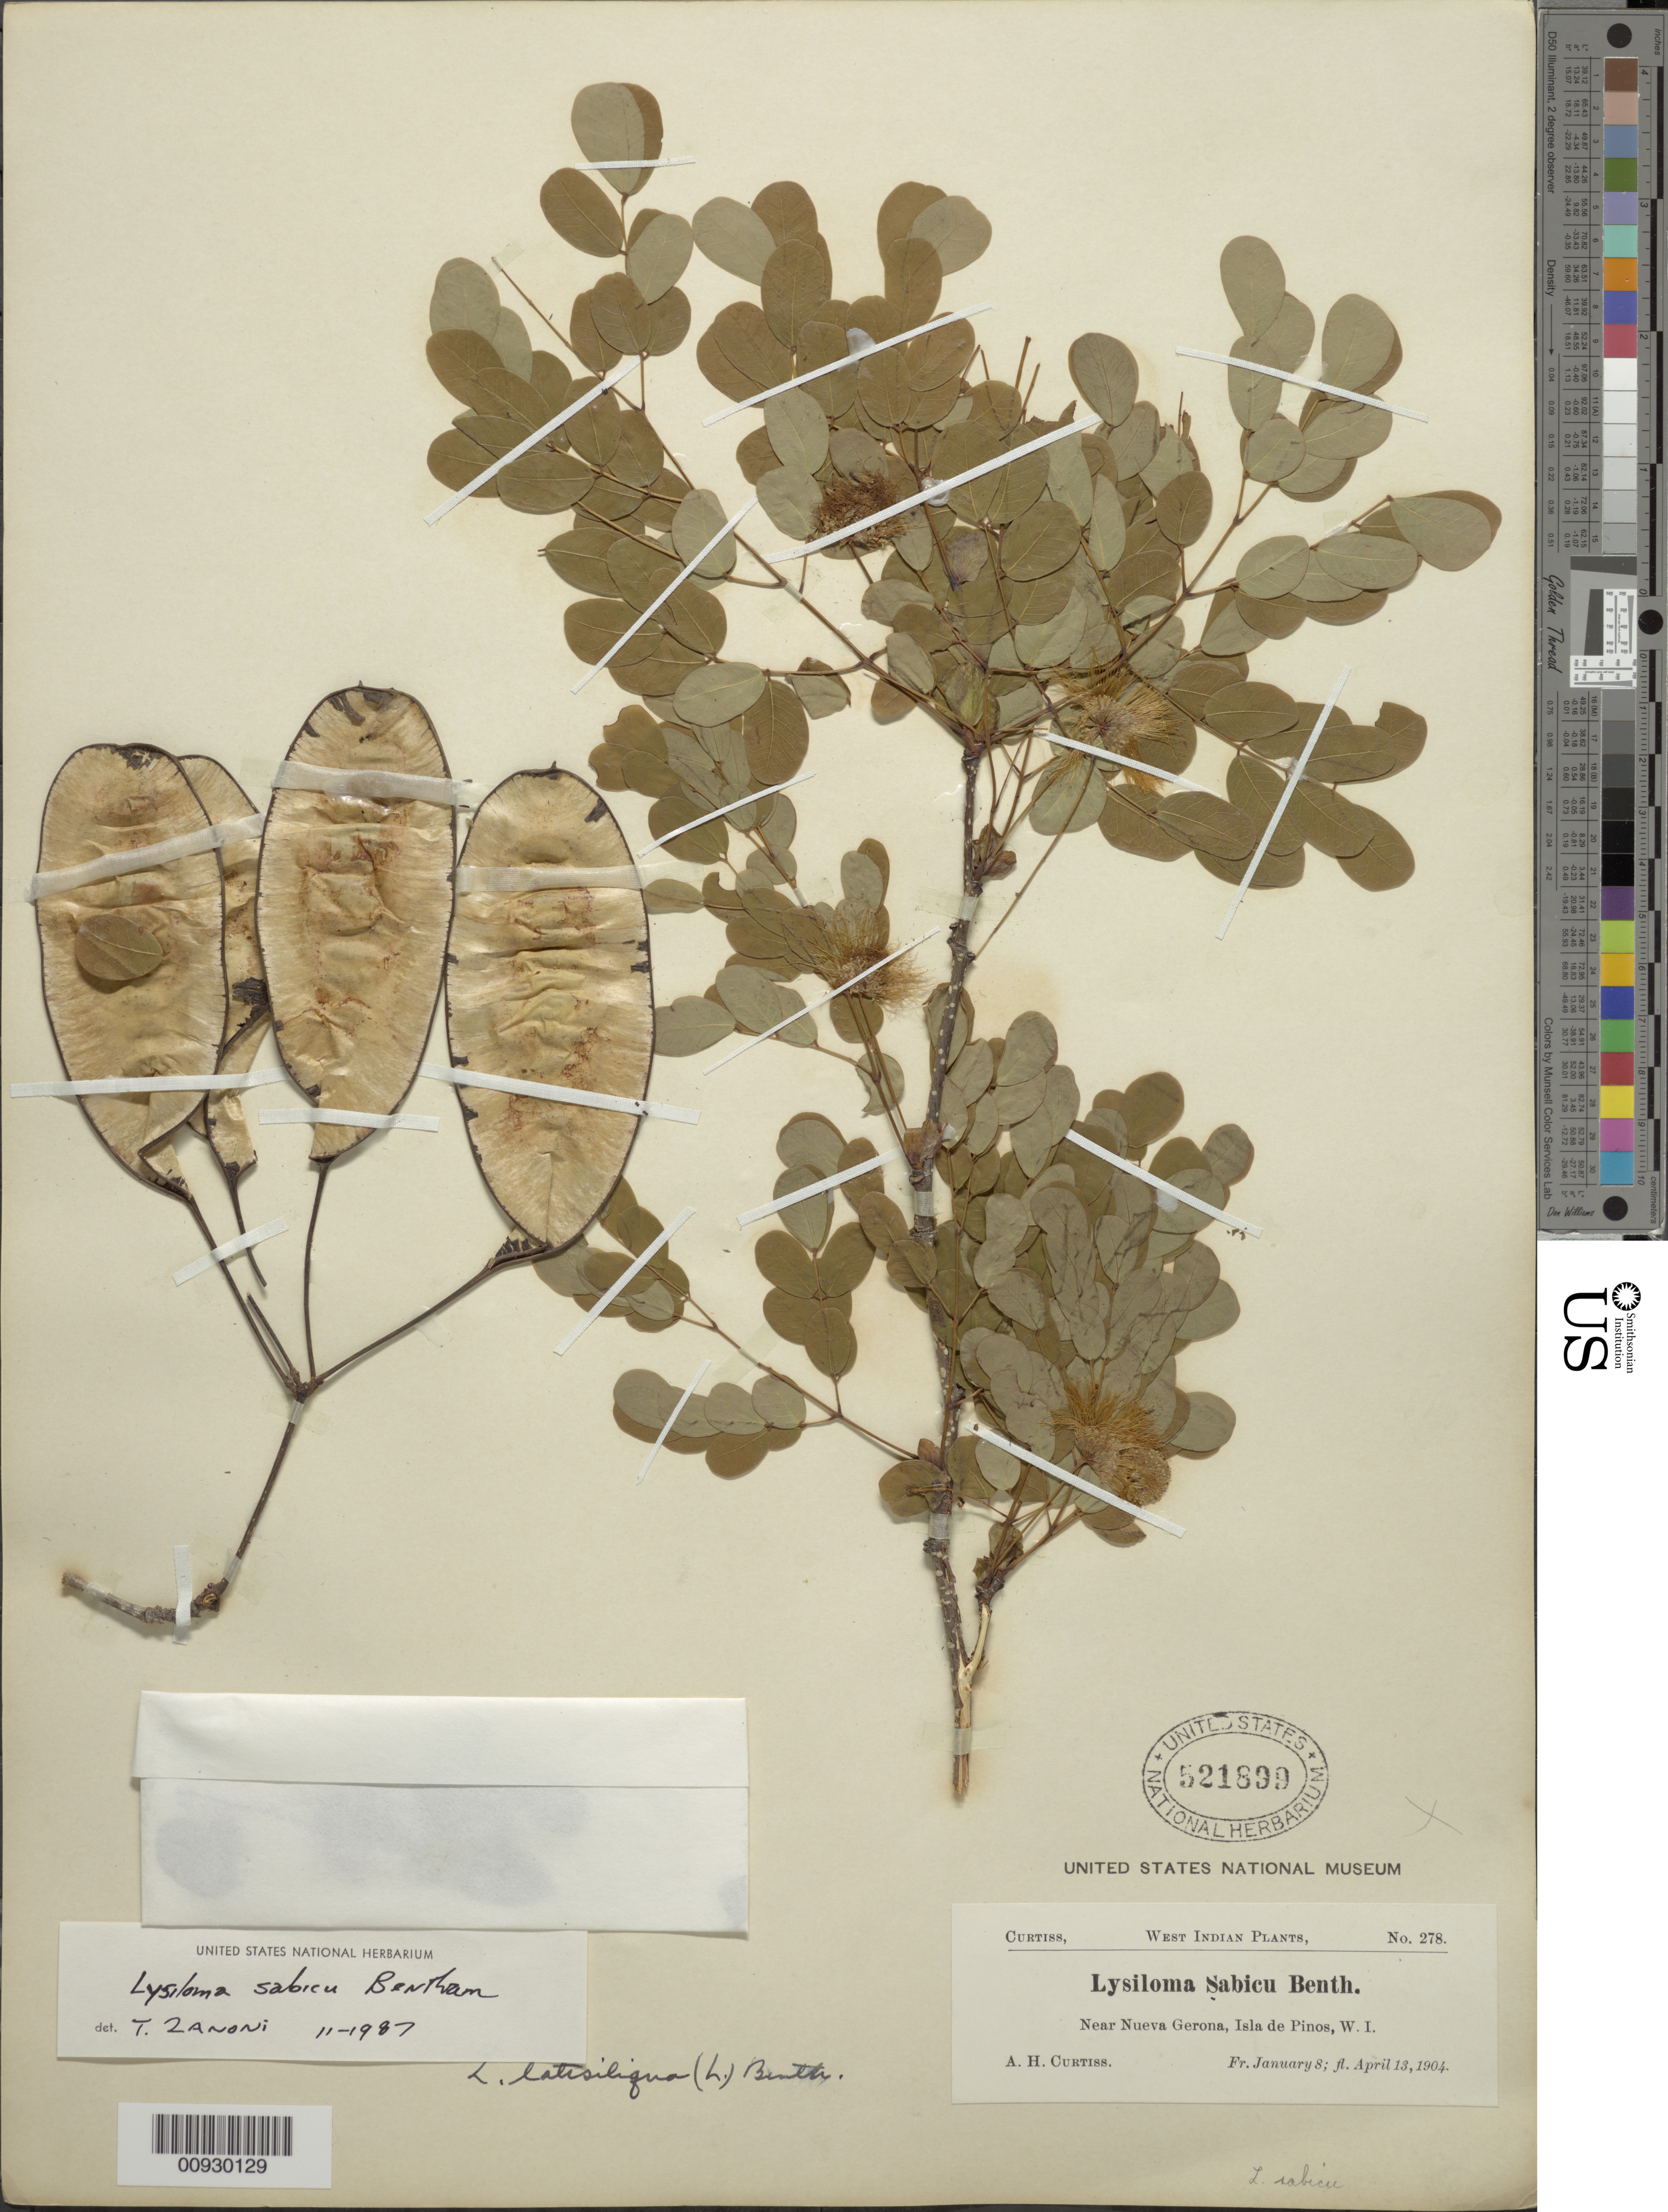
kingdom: Plantae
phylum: Tracheophyta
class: Magnoliopsida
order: Fabales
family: Fabaceae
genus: Lysiloma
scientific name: Lysiloma sabicu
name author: Benth.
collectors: A. H. Curtiss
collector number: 278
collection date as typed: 08 Jan 1904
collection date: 1904-01-08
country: Cuba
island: Isla de la Juventud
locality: Isle of Pines, Near Nueva Gerona, Isla de Pinos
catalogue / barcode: US 521899